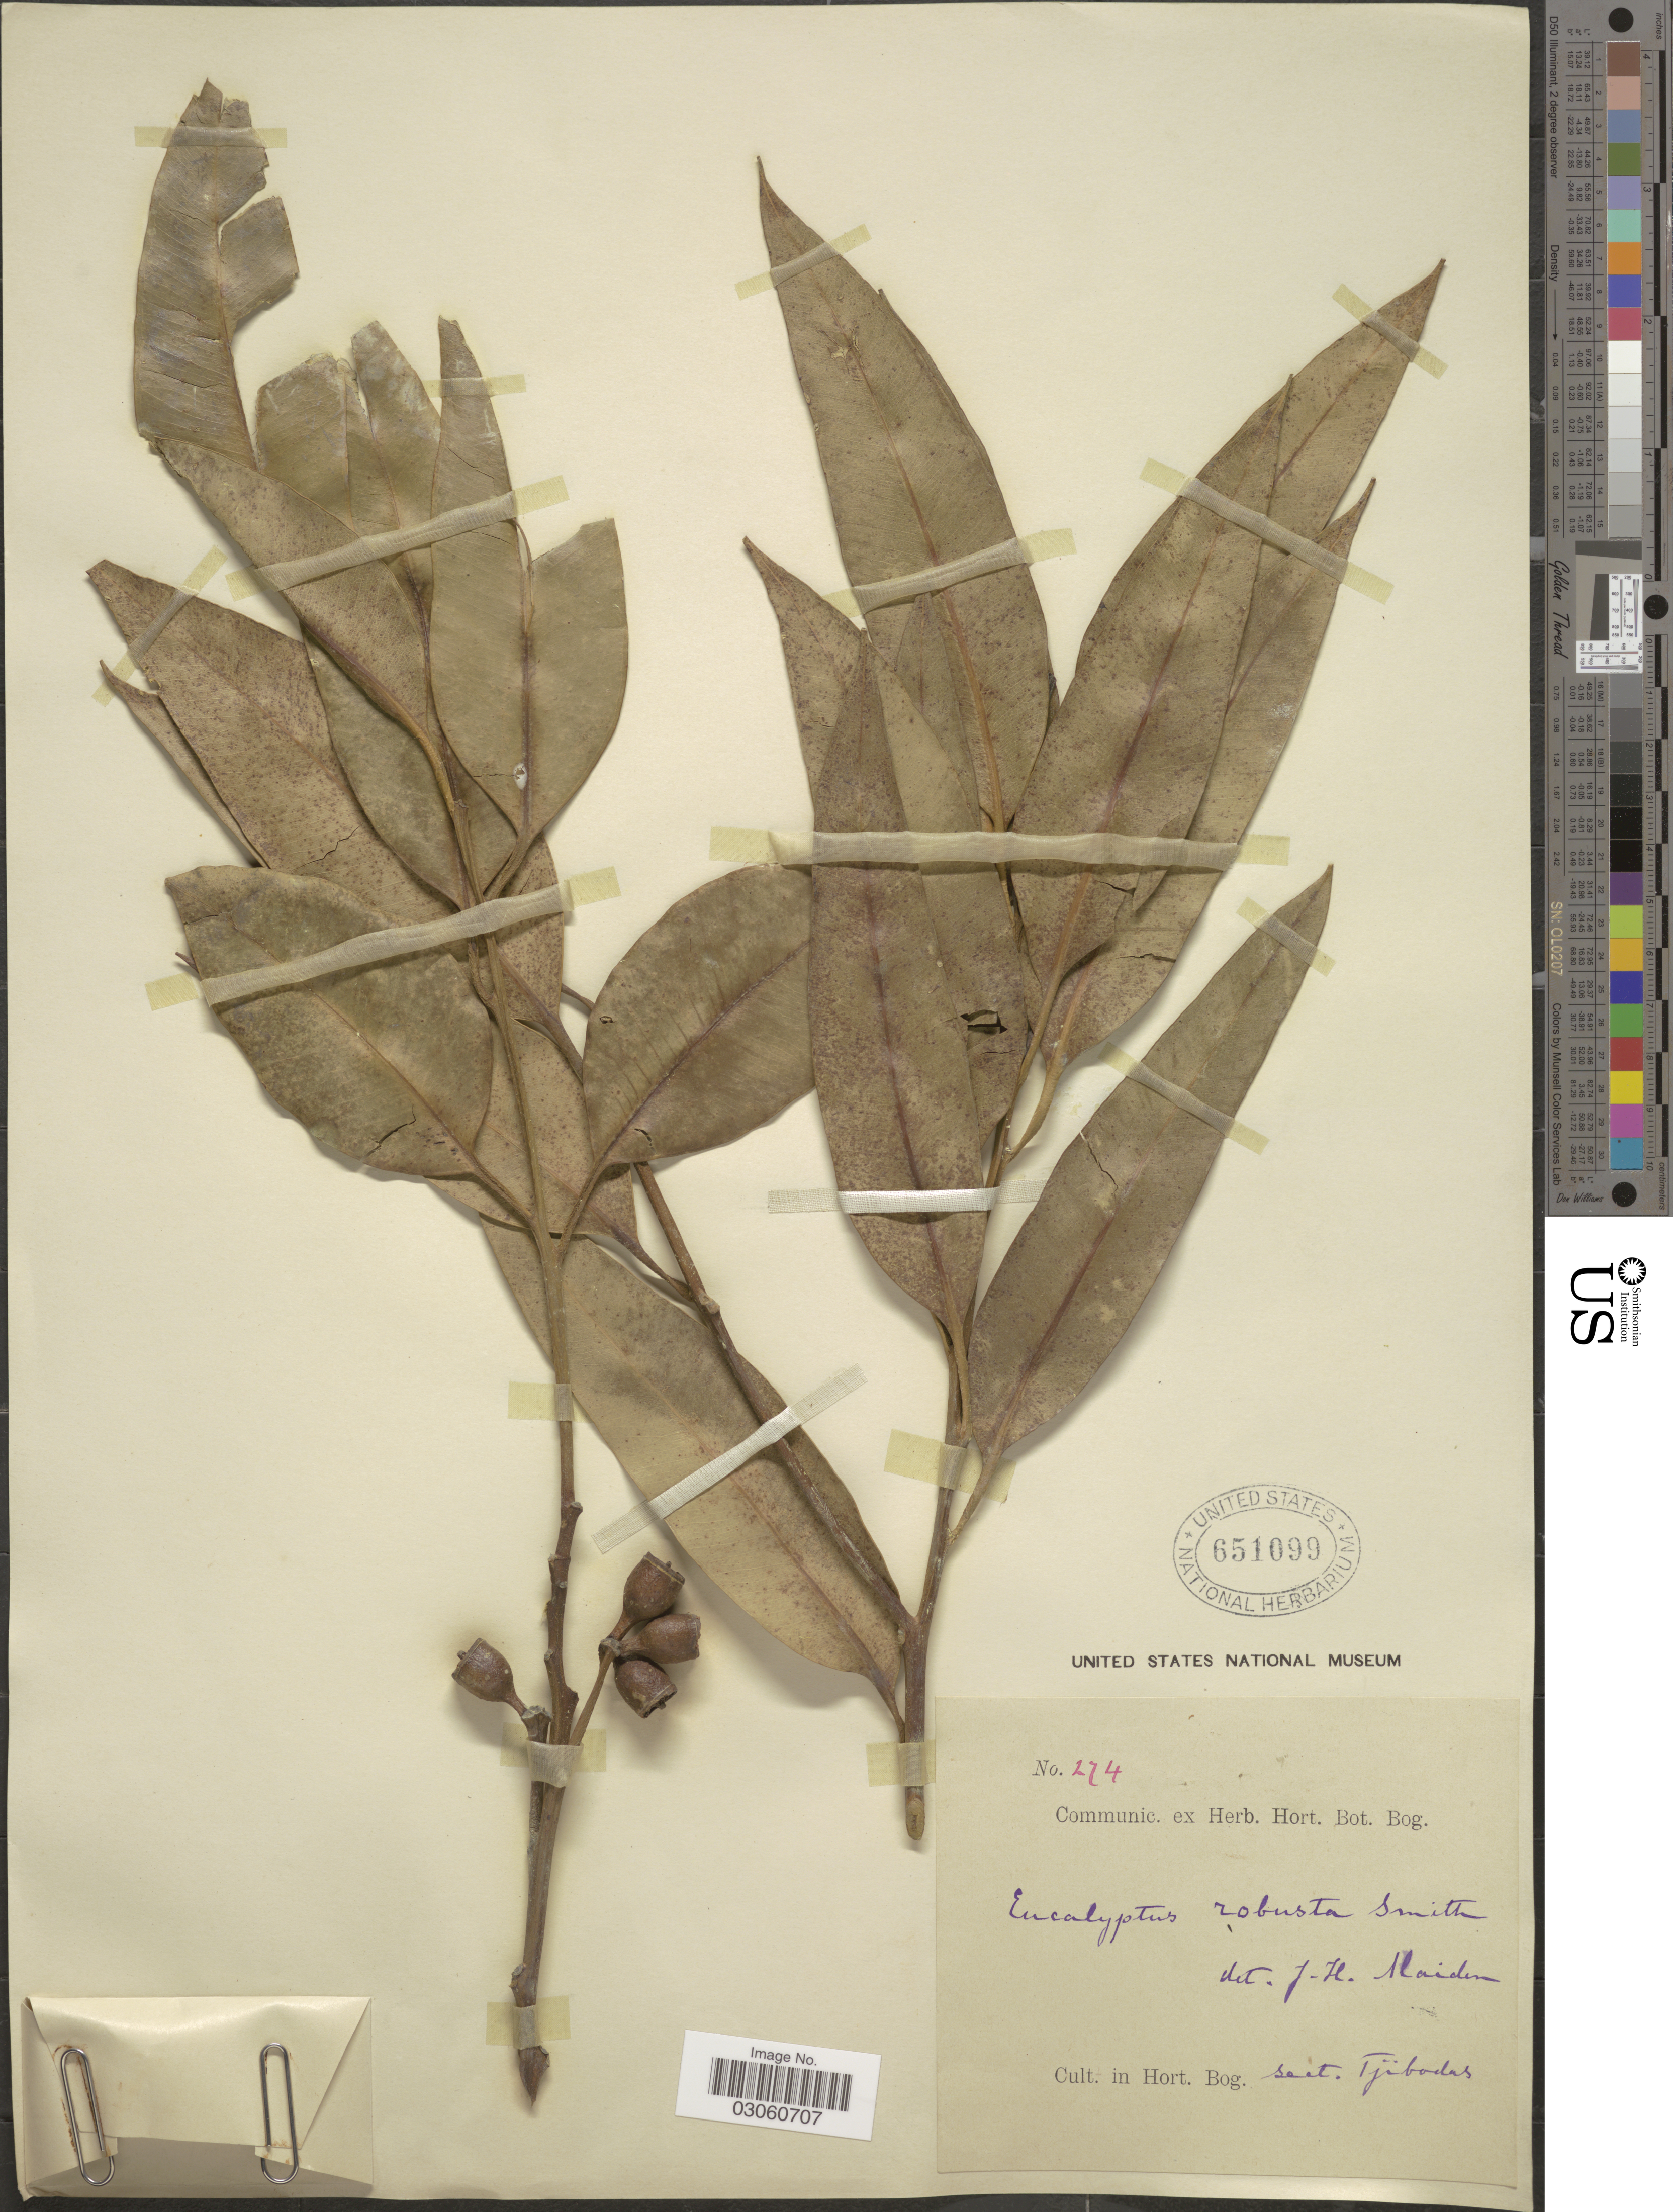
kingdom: Plantae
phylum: Tracheophyta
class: Magnoliopsida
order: Myrtales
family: Myrtaceae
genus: Eucalyptus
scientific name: Eucalyptus robusta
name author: Sm.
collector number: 274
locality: Hort. Bog., sect. Tjibodas.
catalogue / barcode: US 651099